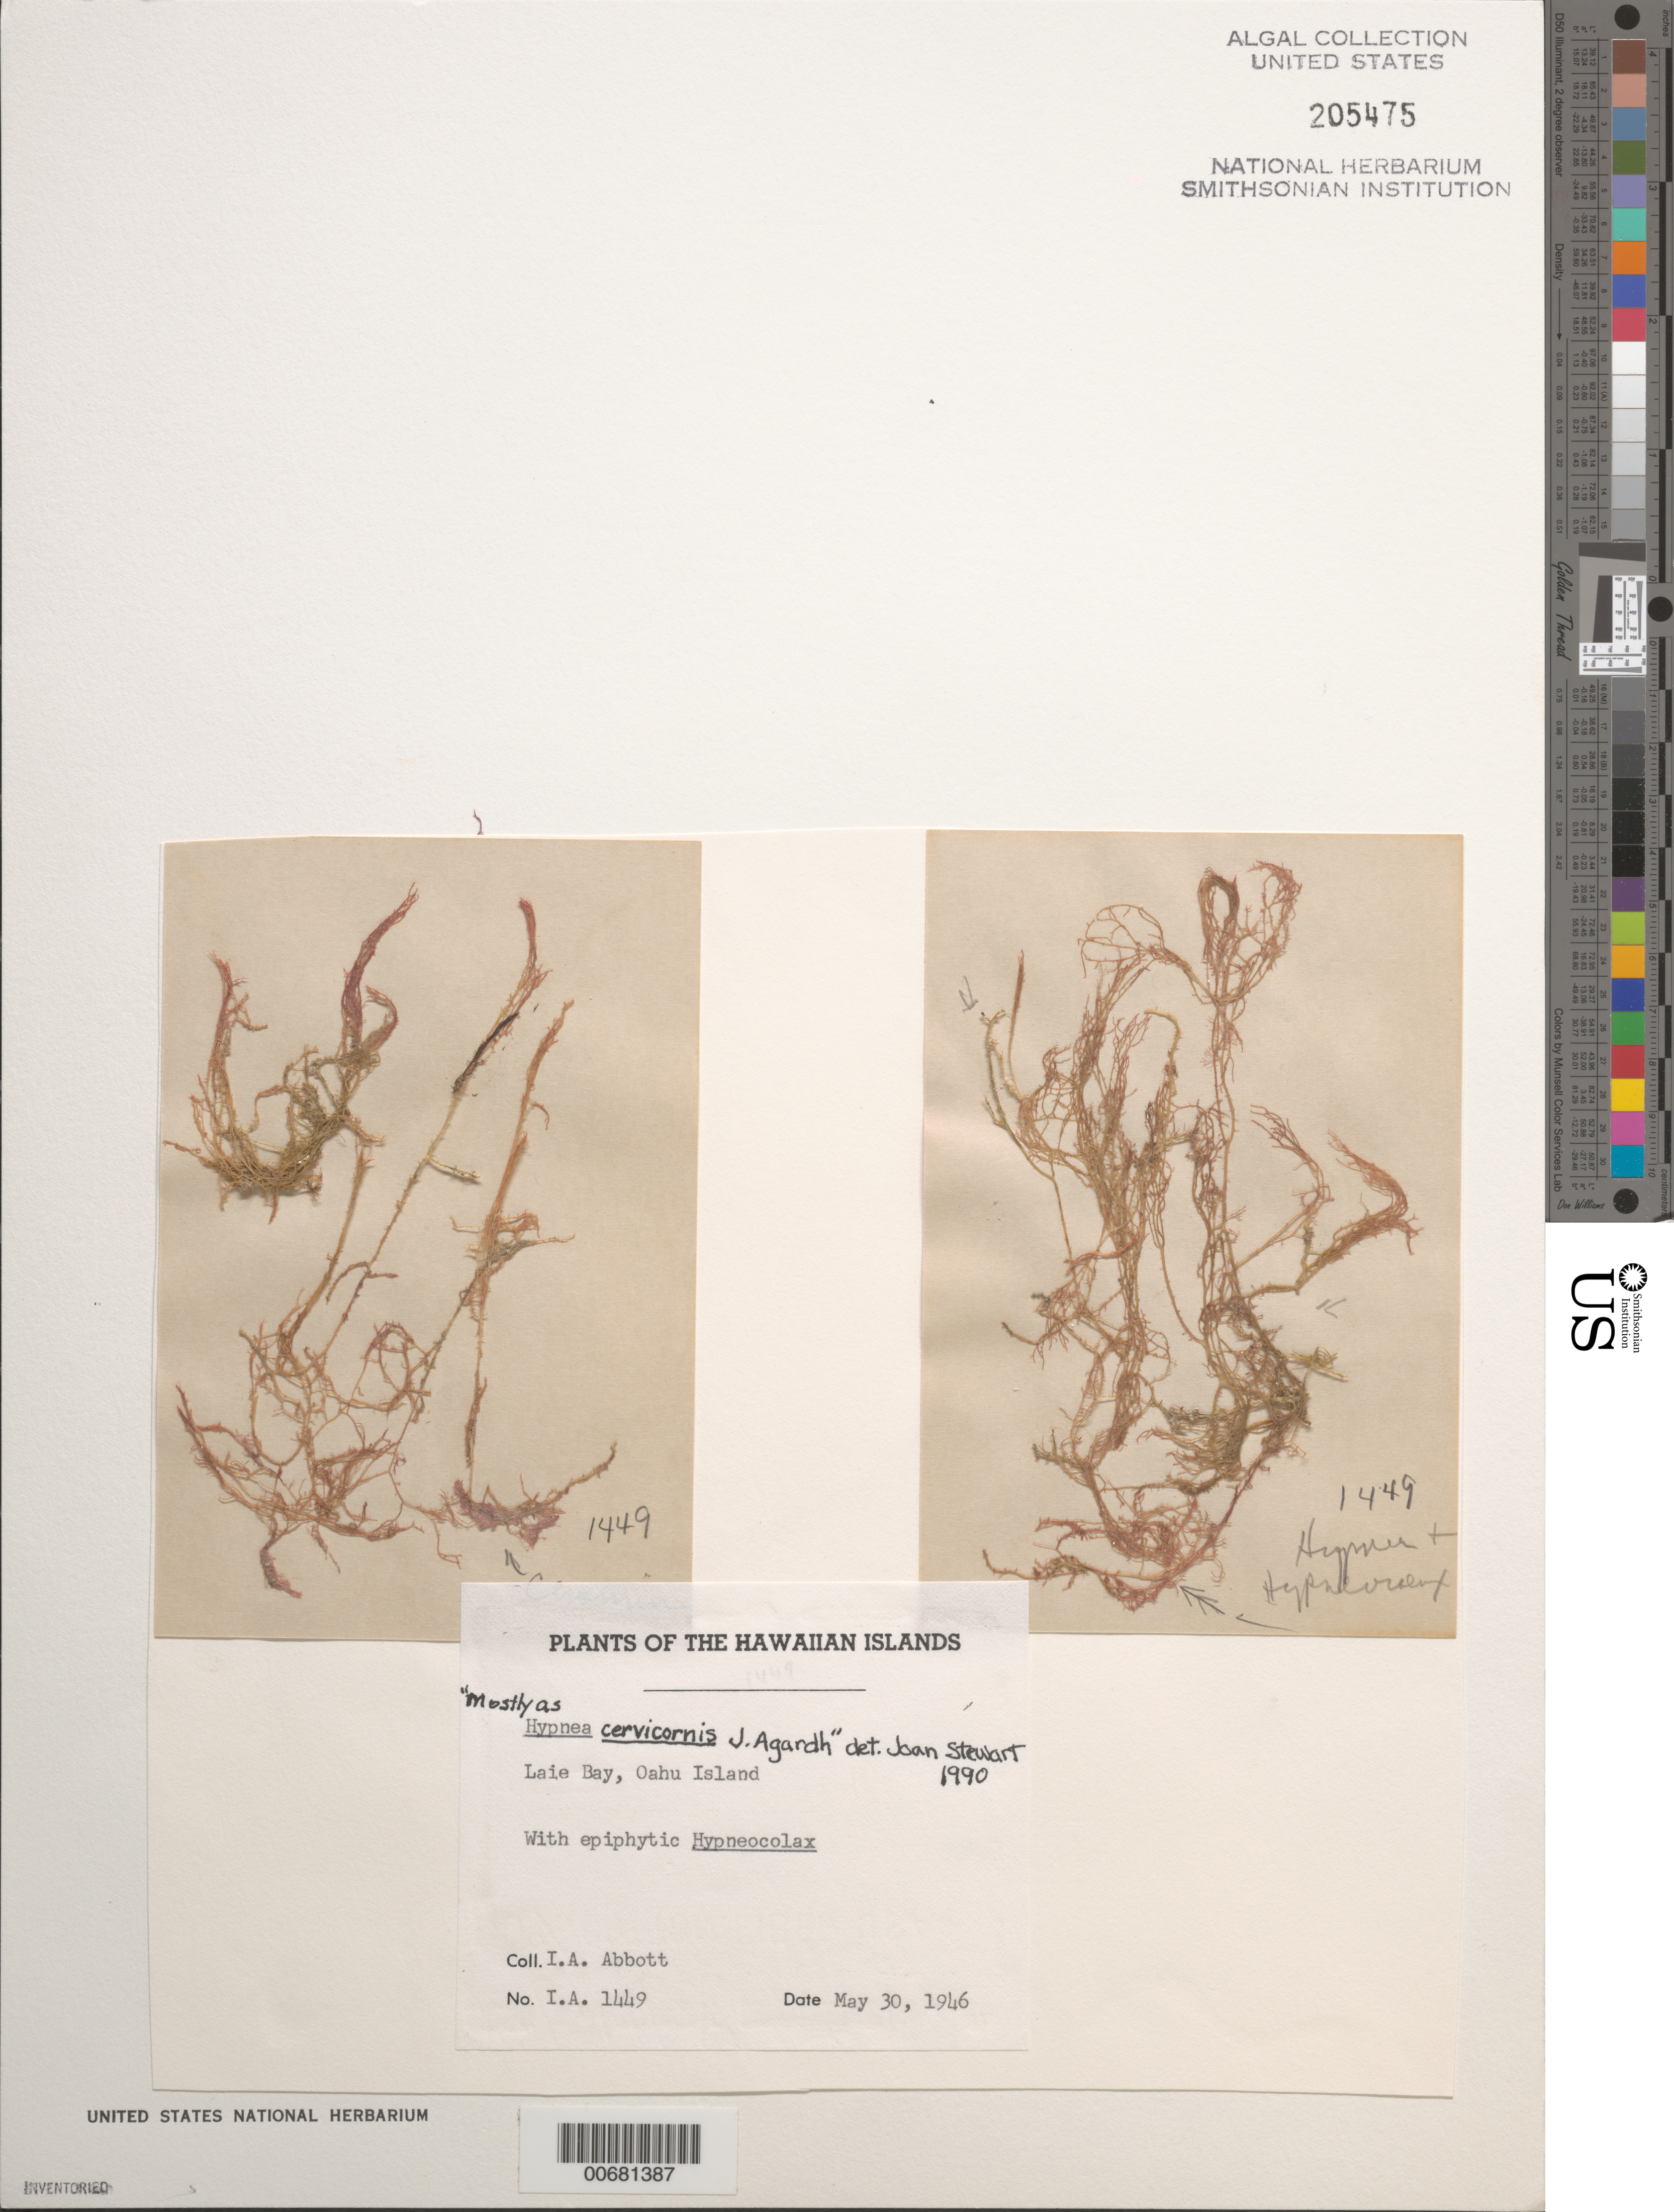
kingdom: Plantae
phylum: Rhodophyta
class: Florideophyceae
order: Gigartinales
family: Cystocloniaceae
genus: Hypnea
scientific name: Hypnea cervicornis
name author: J. Agardh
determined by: Stewart, Joan G.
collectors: I. A. Abbott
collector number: IAA 1449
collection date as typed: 30 May 1946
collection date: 1946-05-30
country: United States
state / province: Hawaii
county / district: Honolulu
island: Oahu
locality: Laie Bay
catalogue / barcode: US 205475